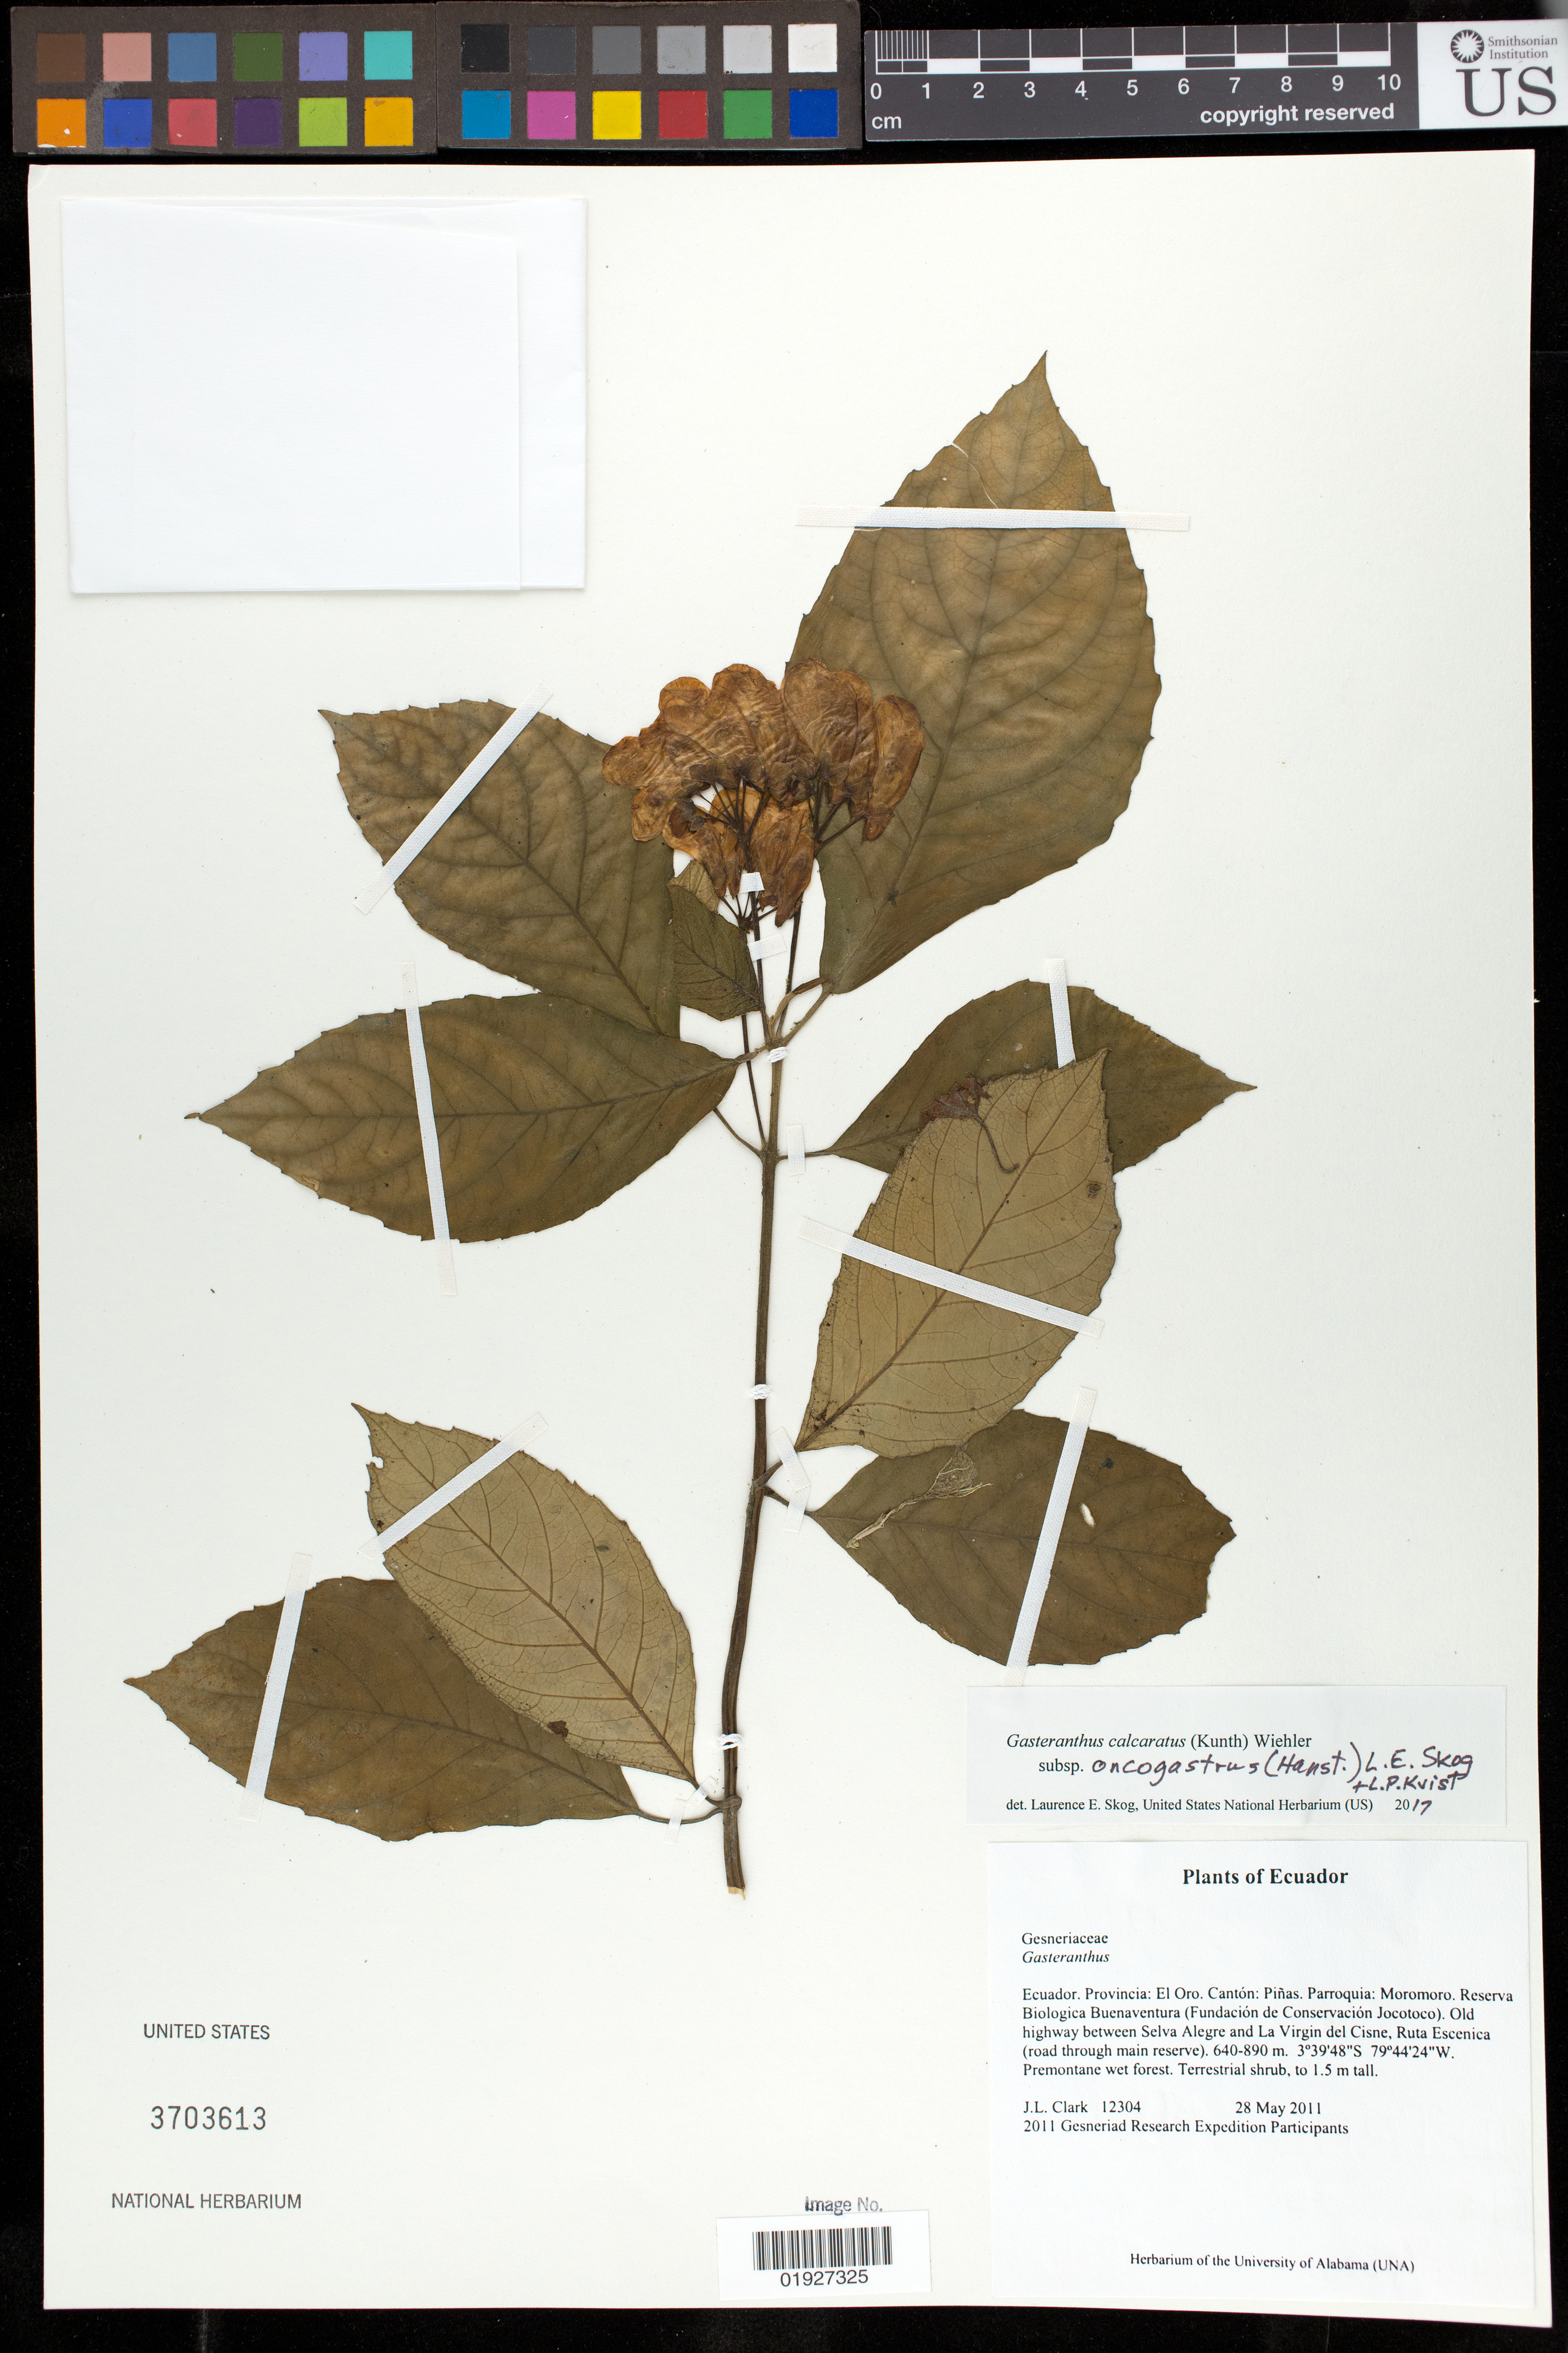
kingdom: Plantae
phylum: Tracheophyta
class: Magnoliopsida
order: Lamiales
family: Gesneriaceae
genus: Gasteranthus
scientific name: Gasteranthus calcaratus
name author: (Kunth) Wiehler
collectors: J. L. Clark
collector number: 12304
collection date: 2011-05-28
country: Ecuador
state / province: El Oro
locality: Provincia: El Oro, Canton: Pinas, Parroquia, Moromoro, Reserva Biologica Buenaventura (Fundacion de Conservacion Jocotoco), Old highway between Selva Alegre and La Virgin del Cisne, Ruta Escenica (road through main reserve).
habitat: Premontane wet forest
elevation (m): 640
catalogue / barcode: US 3703613